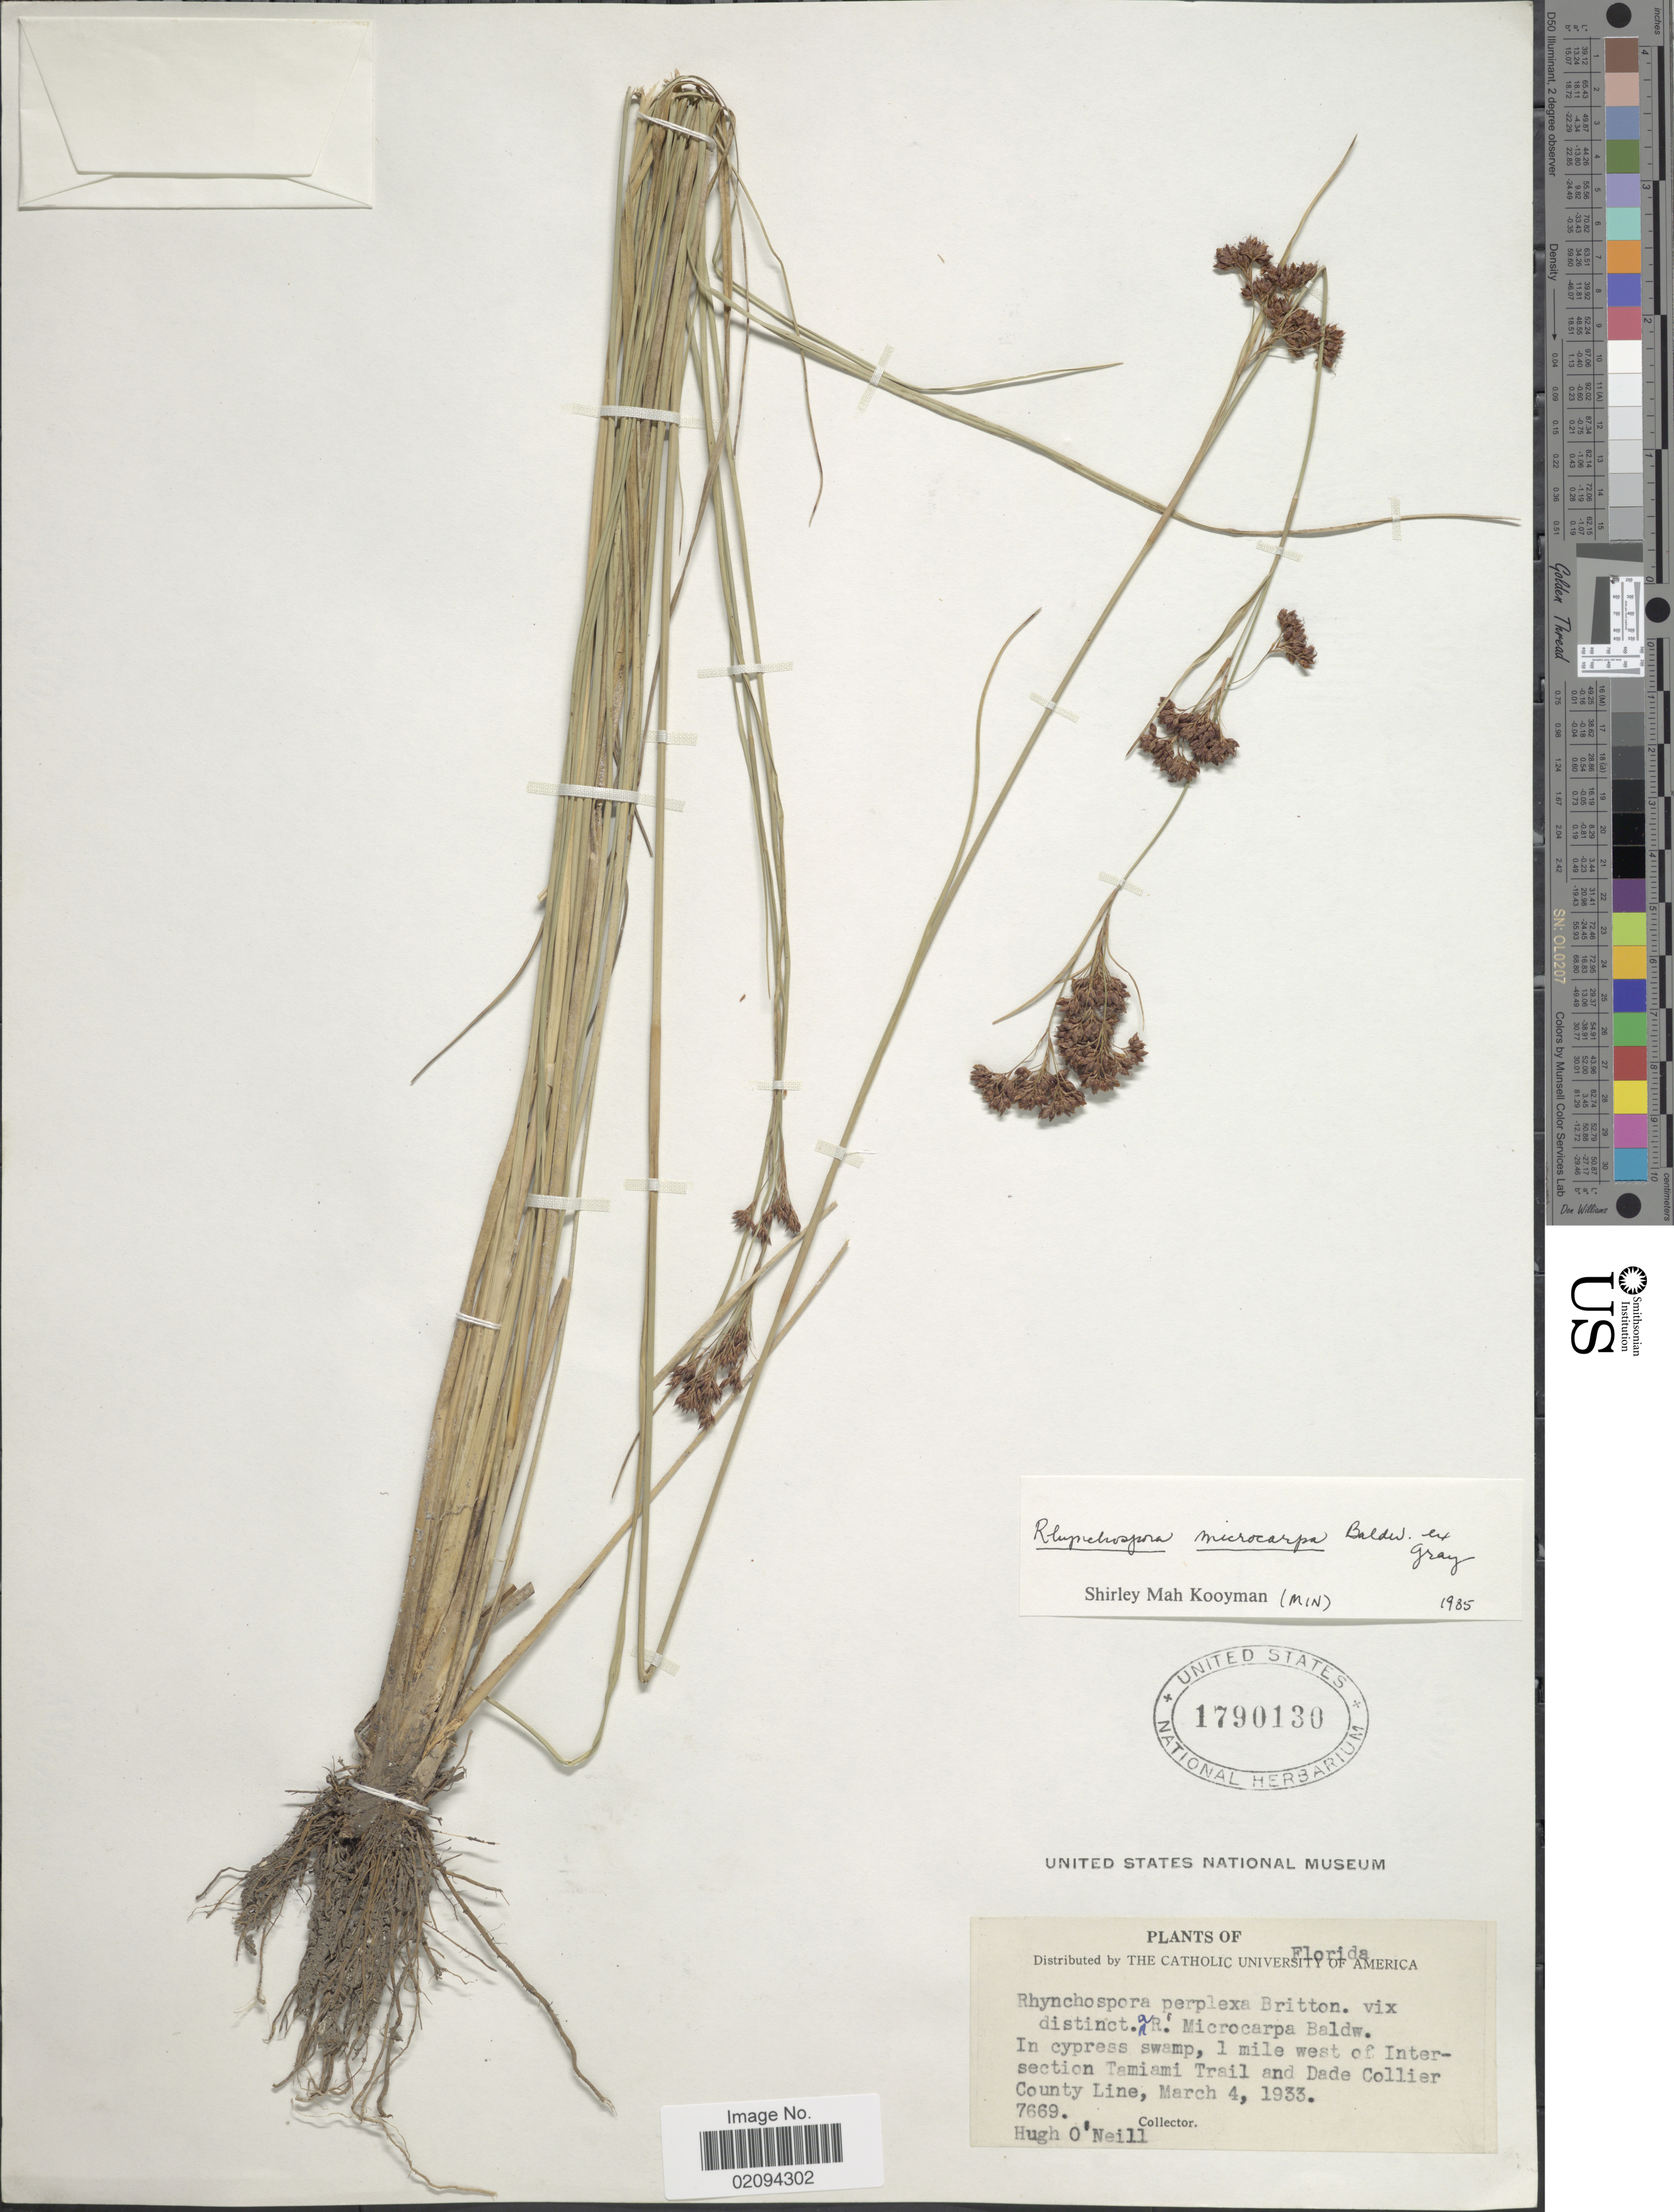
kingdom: Plantae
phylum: Tracheophyta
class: Liliopsida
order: Poales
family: Cyperaceae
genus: Rhynchospora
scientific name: Rhynchospora microcarpa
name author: Baldwin ex A. Gray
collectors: H. O'Neill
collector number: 7669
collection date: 1933-03-04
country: United States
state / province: Florida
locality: In cypress swamp, 1 mile west of Intersection Tamiami Trail and Dade Collier County Line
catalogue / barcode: US 1790130